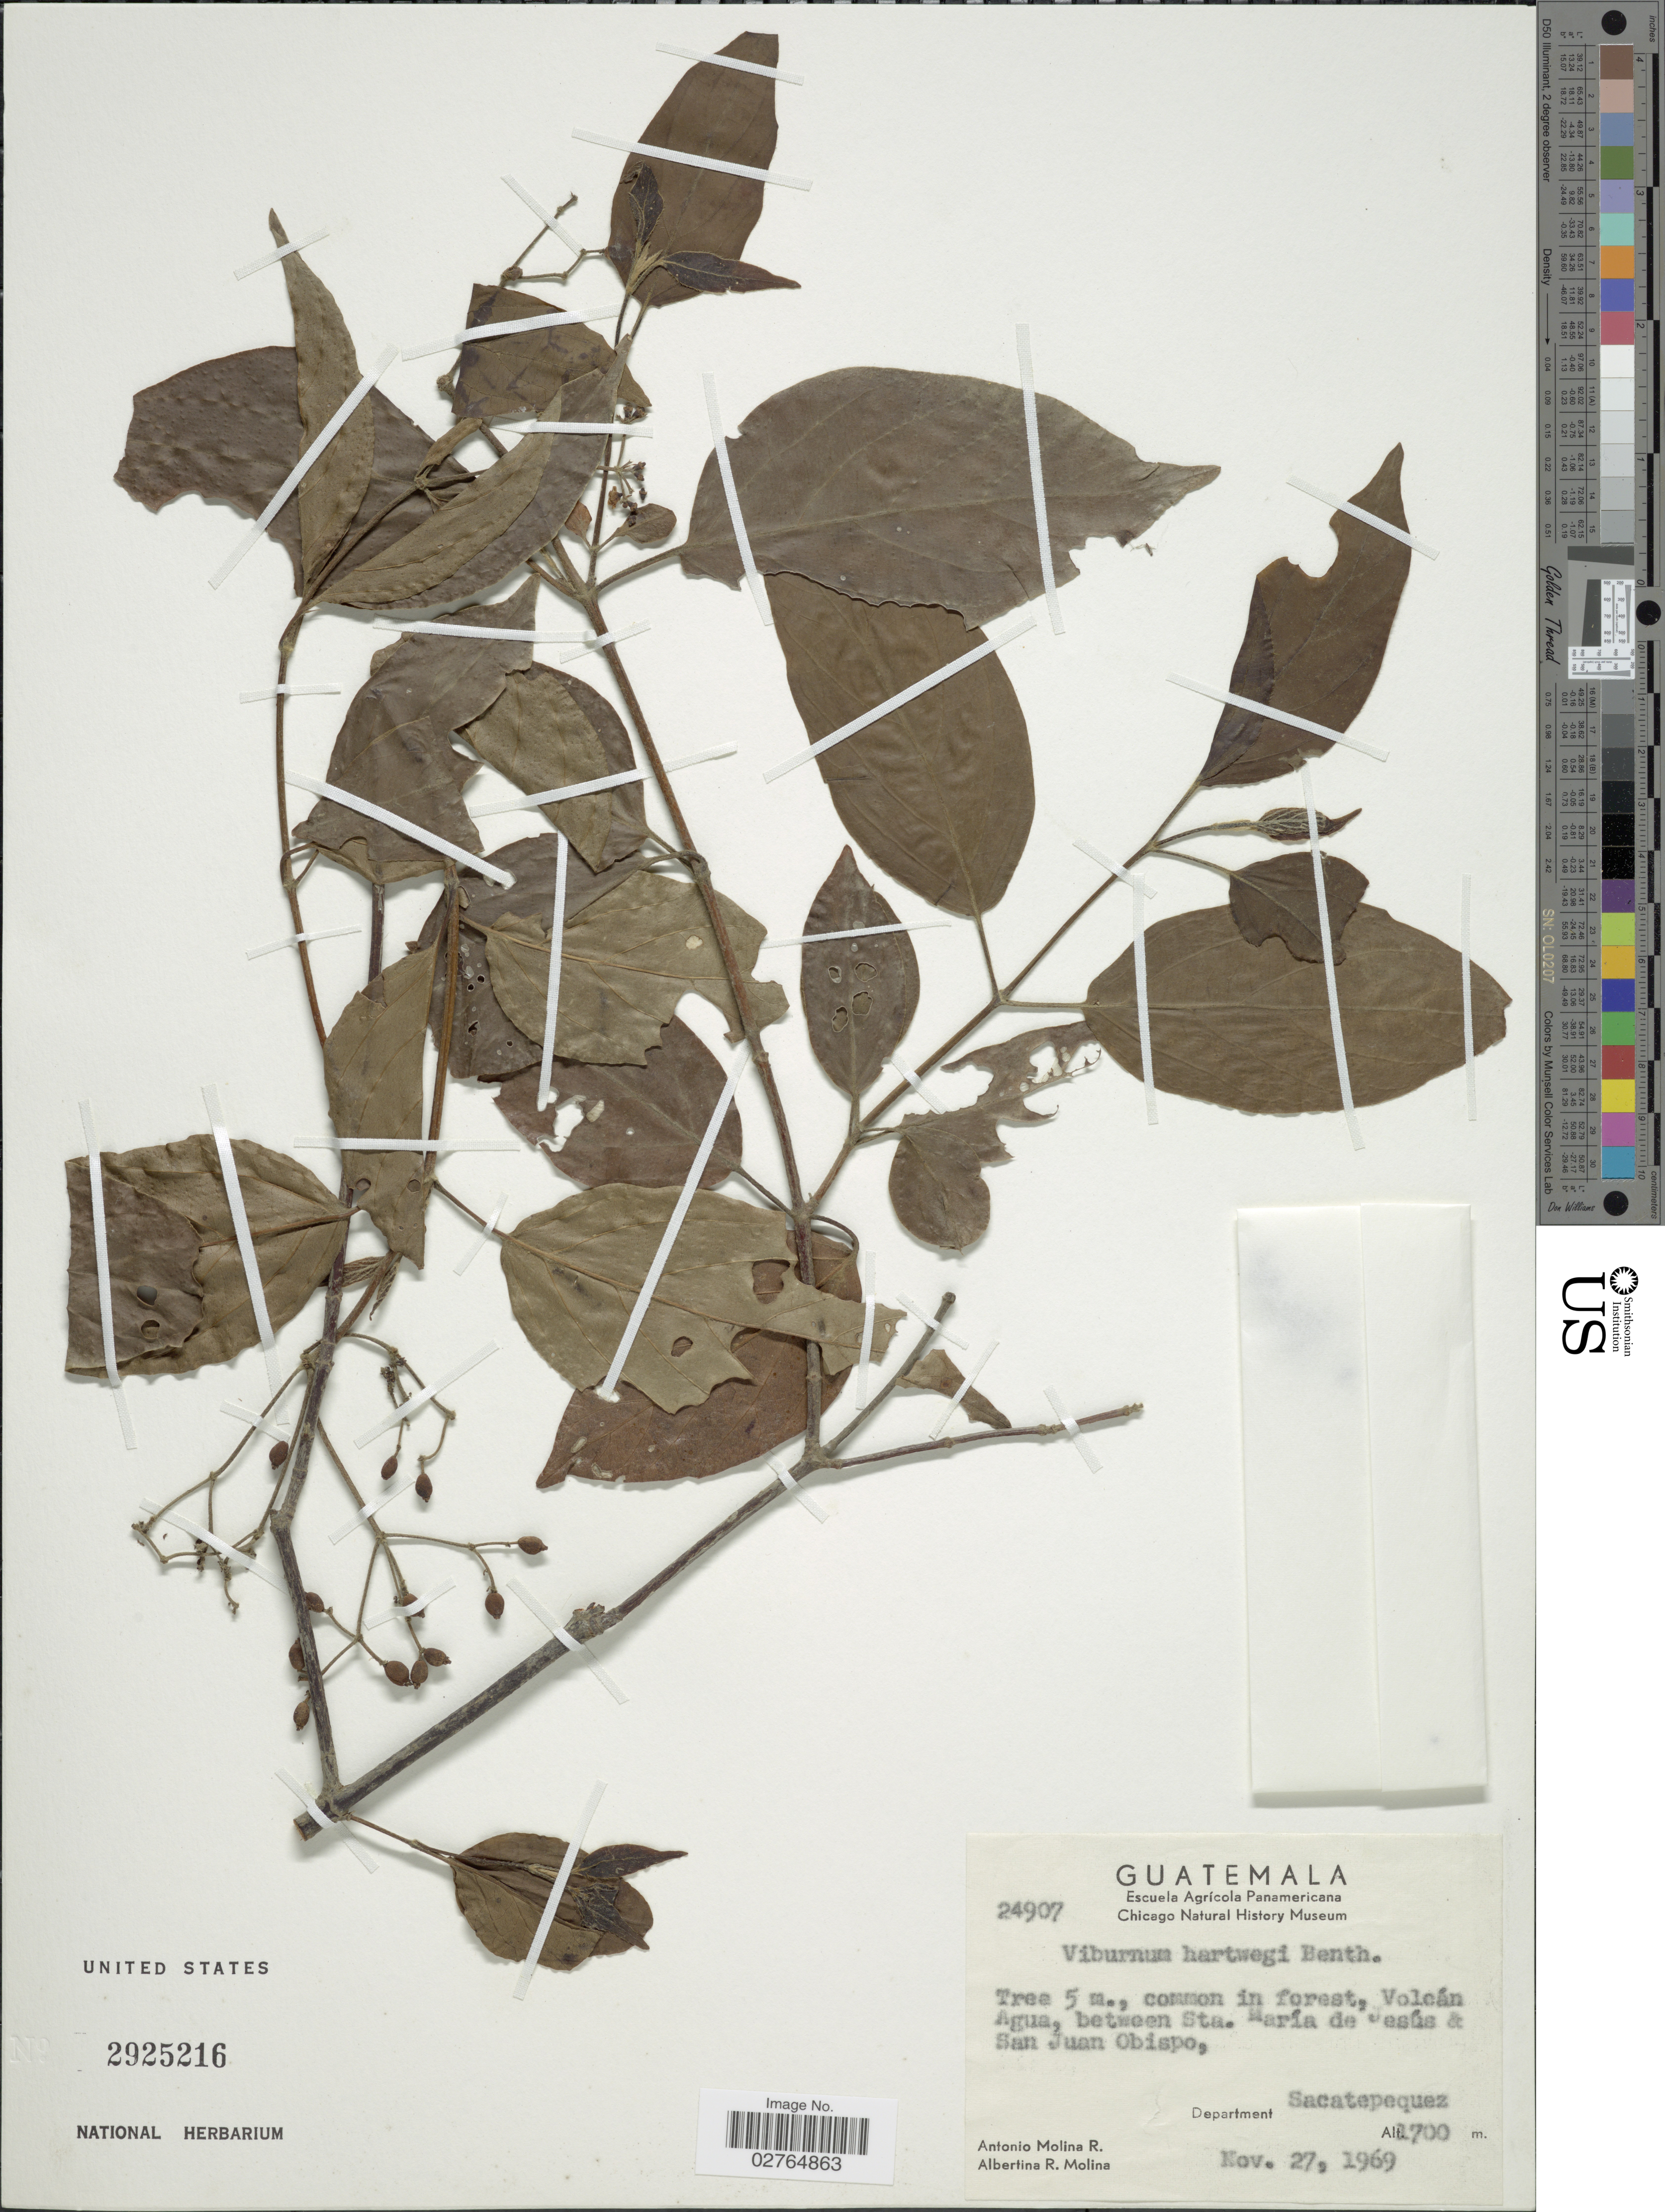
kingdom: Plantae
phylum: Tracheophyta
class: Magnoliopsida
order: Dipsacales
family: Viburnaceae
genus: Viburnum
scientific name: Viburnum hartwegii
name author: Benth.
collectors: A. Molina R. & A. R. Molina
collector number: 24907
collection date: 1969-11-27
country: Guatemala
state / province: Sacatepéquez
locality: Volcán Agua, between Sta. María de Jesús & San Juan Obispo, Department Sacatepequez.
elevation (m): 1700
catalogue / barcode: US 2925216